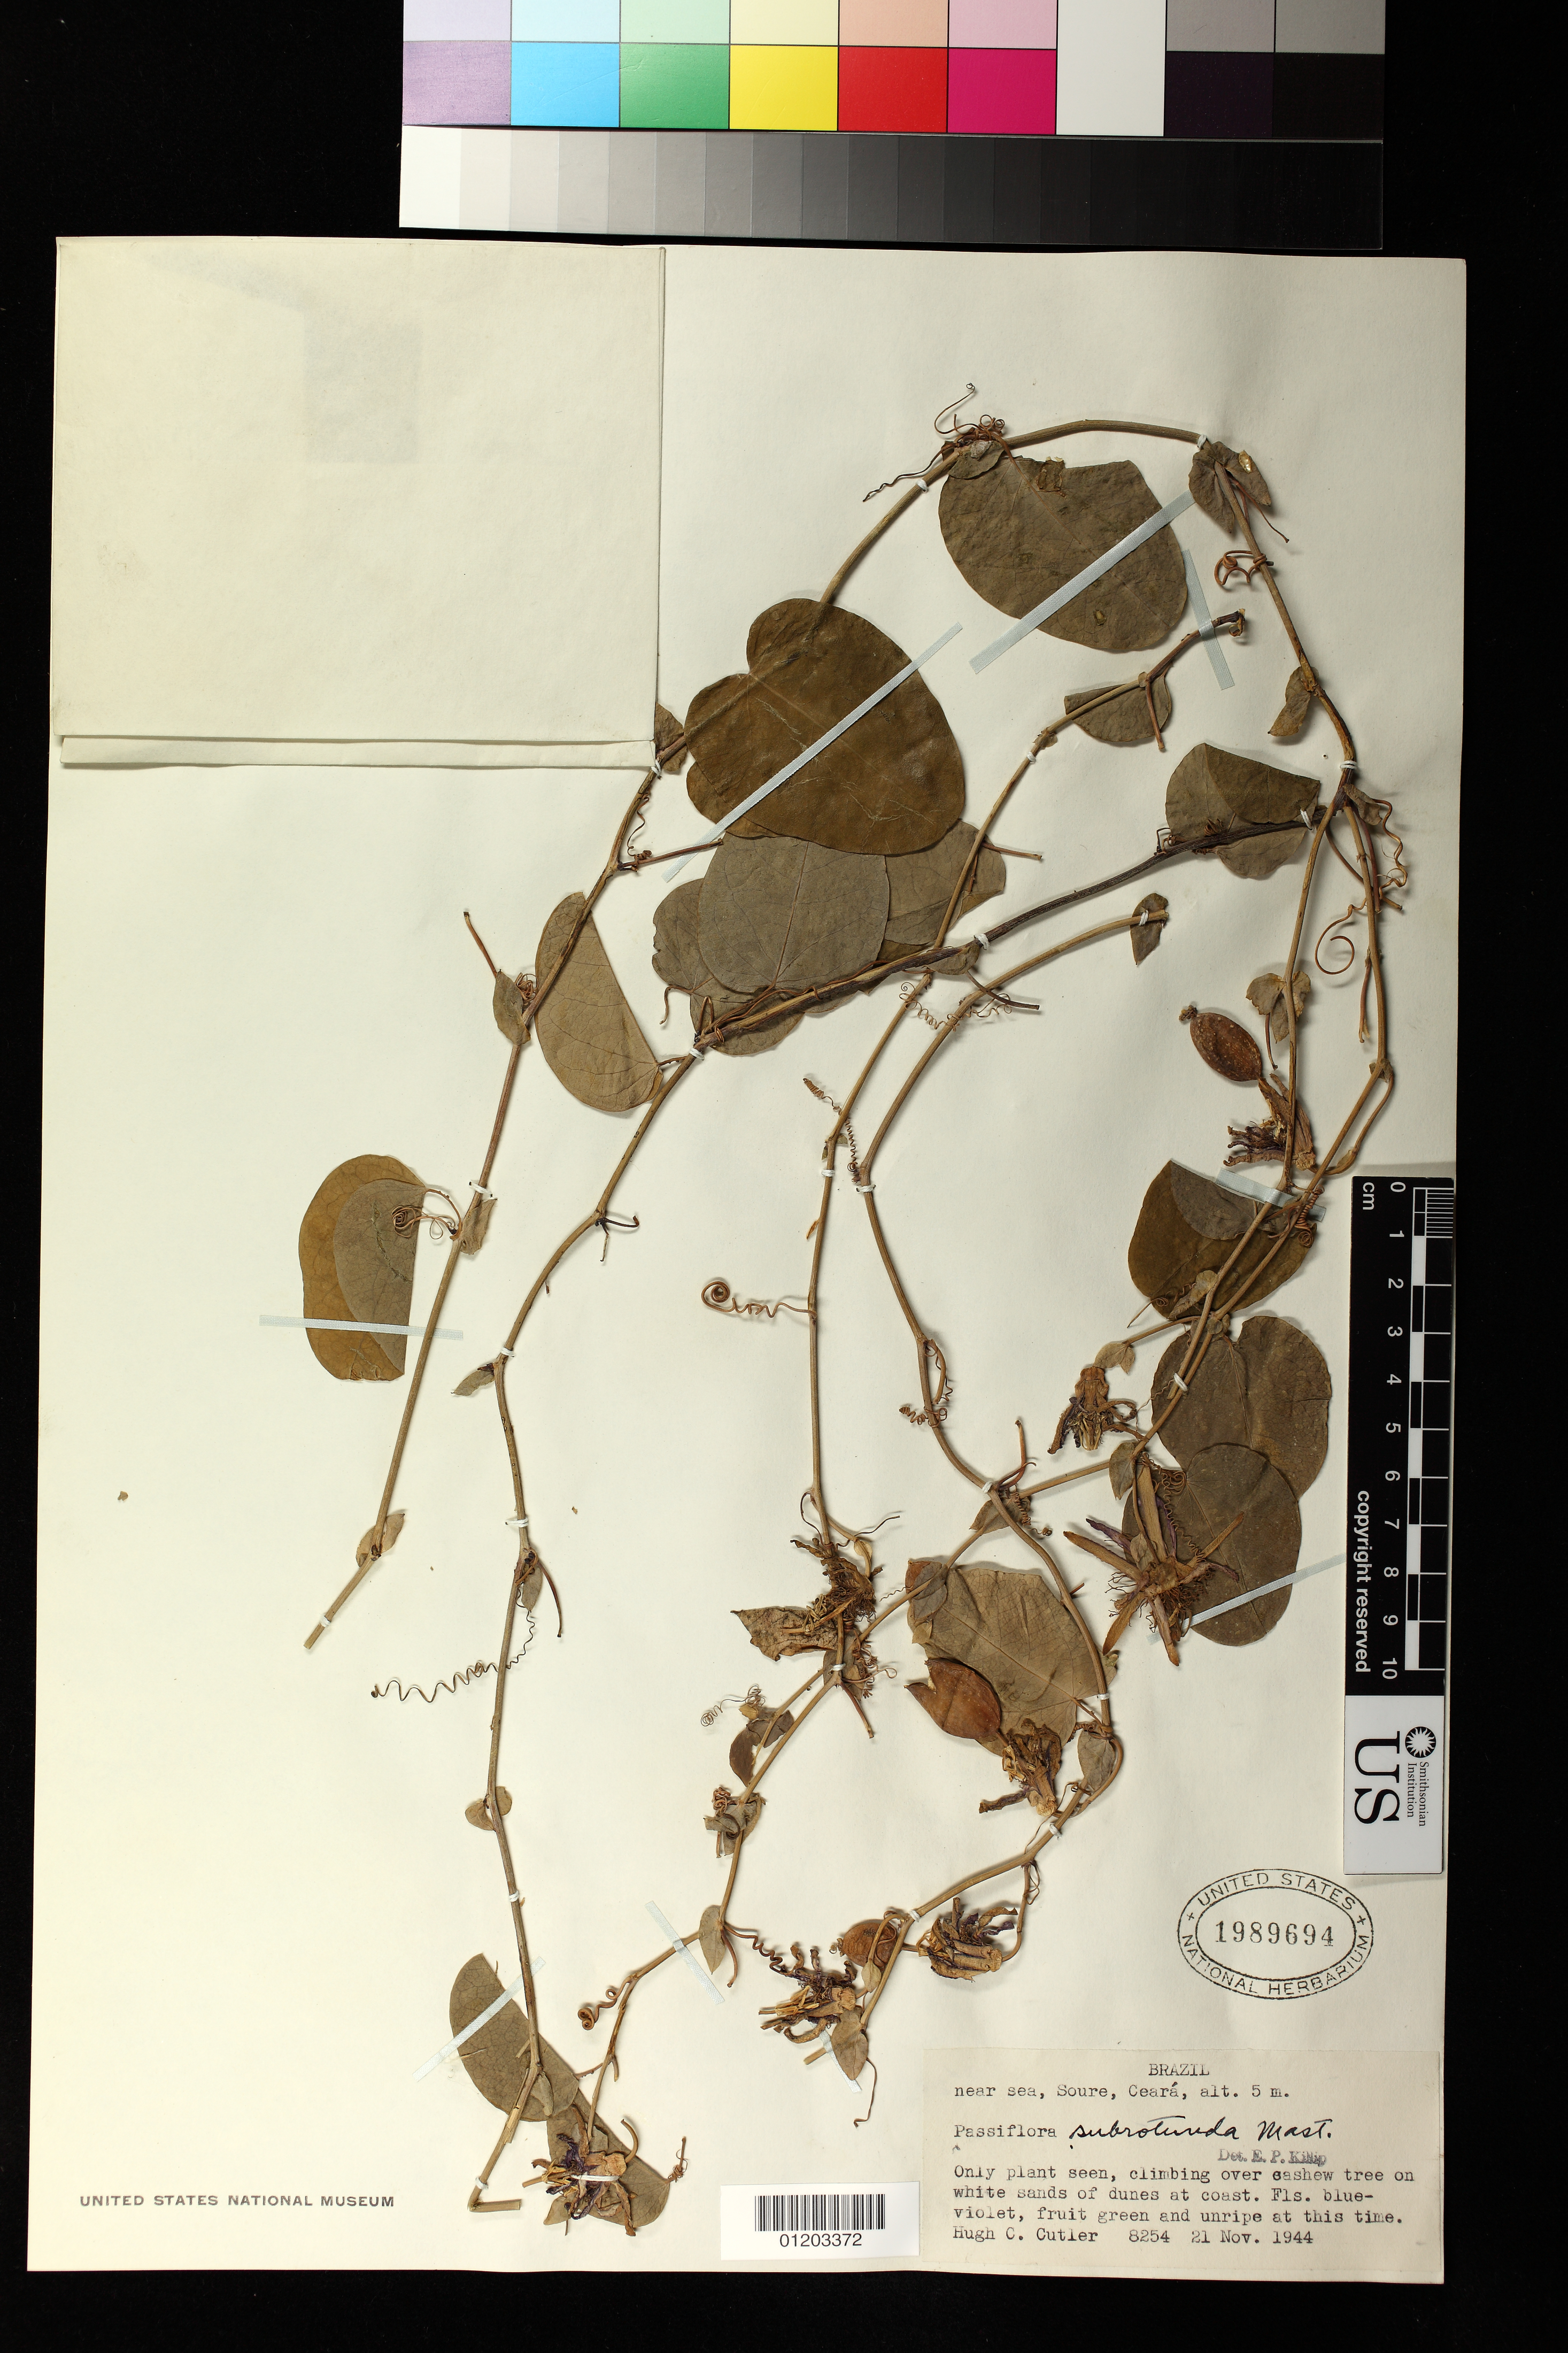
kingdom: Plantae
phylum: Tracheophyta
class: Magnoliopsida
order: Malpighiales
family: Passifloraceae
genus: Passiflora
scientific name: Passiflora subrotunda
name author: Mast.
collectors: H. C. Cutler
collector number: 8254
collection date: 1944-11-21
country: Brazil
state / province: Ceara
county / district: Soure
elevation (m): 5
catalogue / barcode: US 1989694